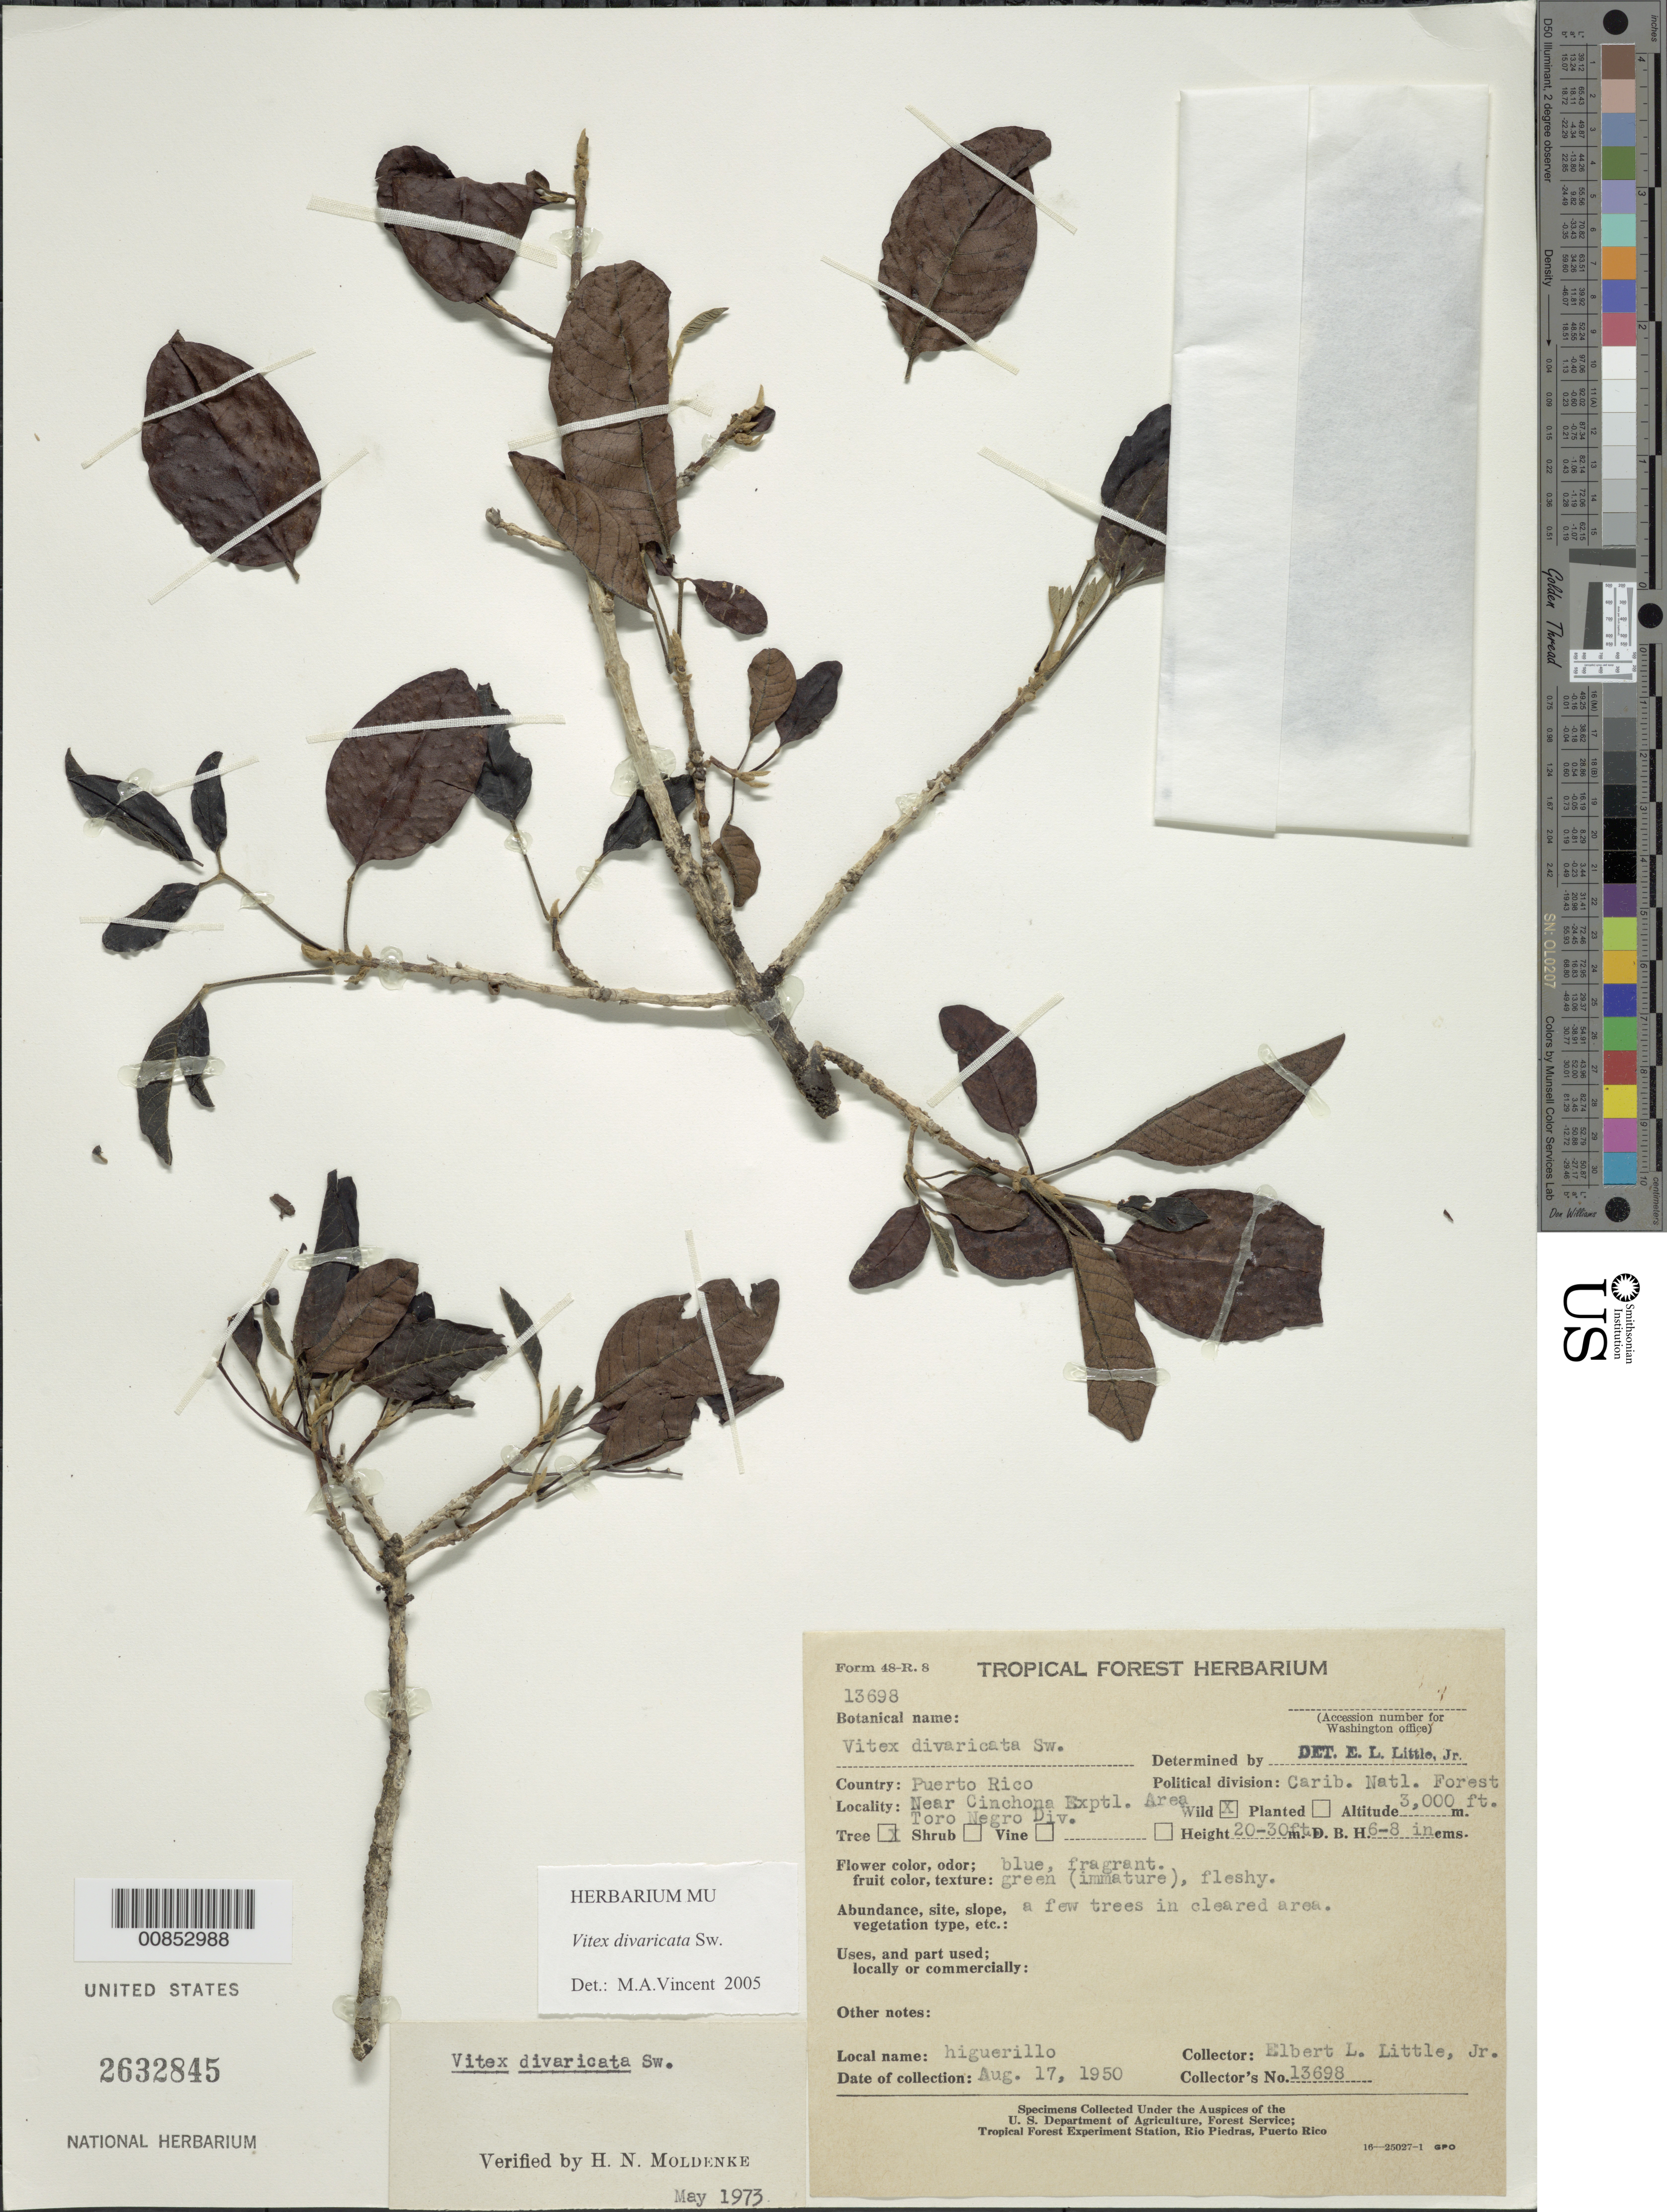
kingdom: Plantae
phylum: Tracheophyta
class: Magnoliopsida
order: Lamiales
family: Lamiaceae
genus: Vitex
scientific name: Vitex divaricata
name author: Sw.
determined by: Vincent, Michael A.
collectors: E. L. Little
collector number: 13698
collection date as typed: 17 Aug 1950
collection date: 1950-08-17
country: Puerto Rico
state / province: Jayuya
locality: near Cinchona Exptl. Area, Toro Negro Div., Caribbean National Forest [Toro Negro Forest]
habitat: cleared area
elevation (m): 914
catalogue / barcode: US 2632845